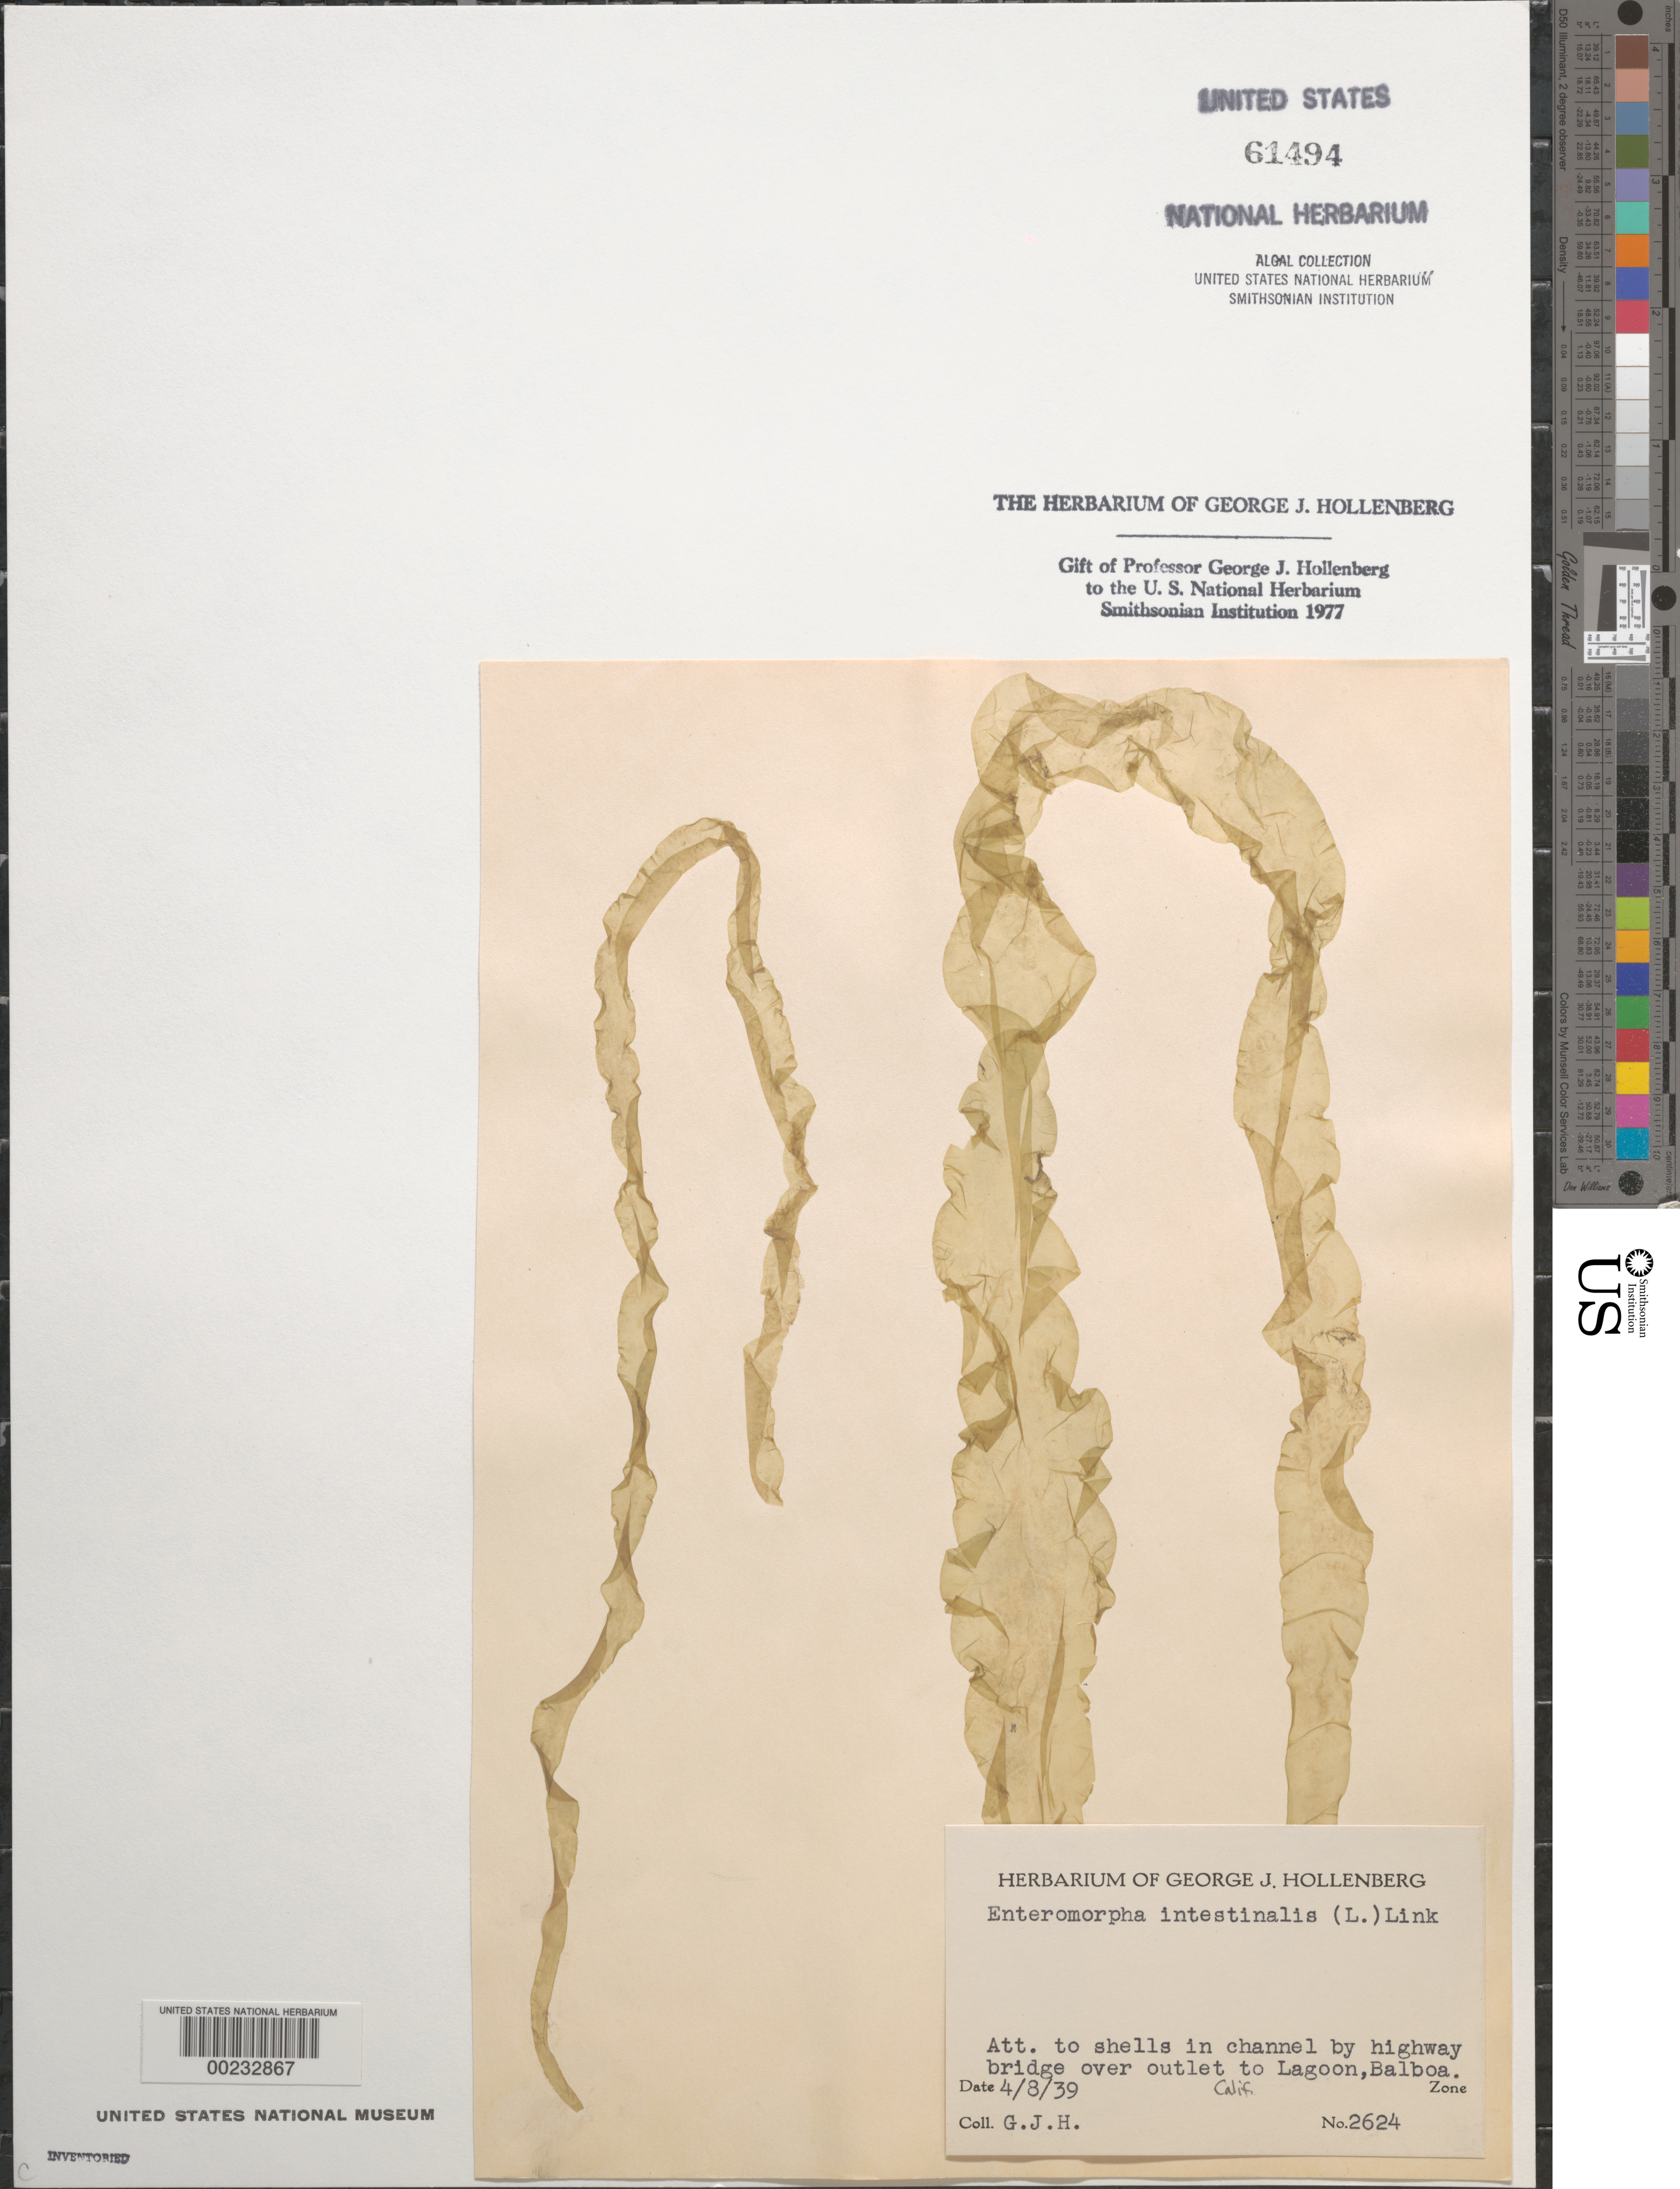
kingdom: Plantae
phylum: Chlorophyta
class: Ulvophyceae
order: Ulvales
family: Ulvaceae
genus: Ulva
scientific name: Ulva intestinalis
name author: L.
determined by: Algae name updating Project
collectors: G. Hollenberg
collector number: GJH 2624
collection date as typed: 08 Apr 1939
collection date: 1939-04-08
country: United States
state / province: California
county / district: Orange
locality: Balboa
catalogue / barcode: US 61494